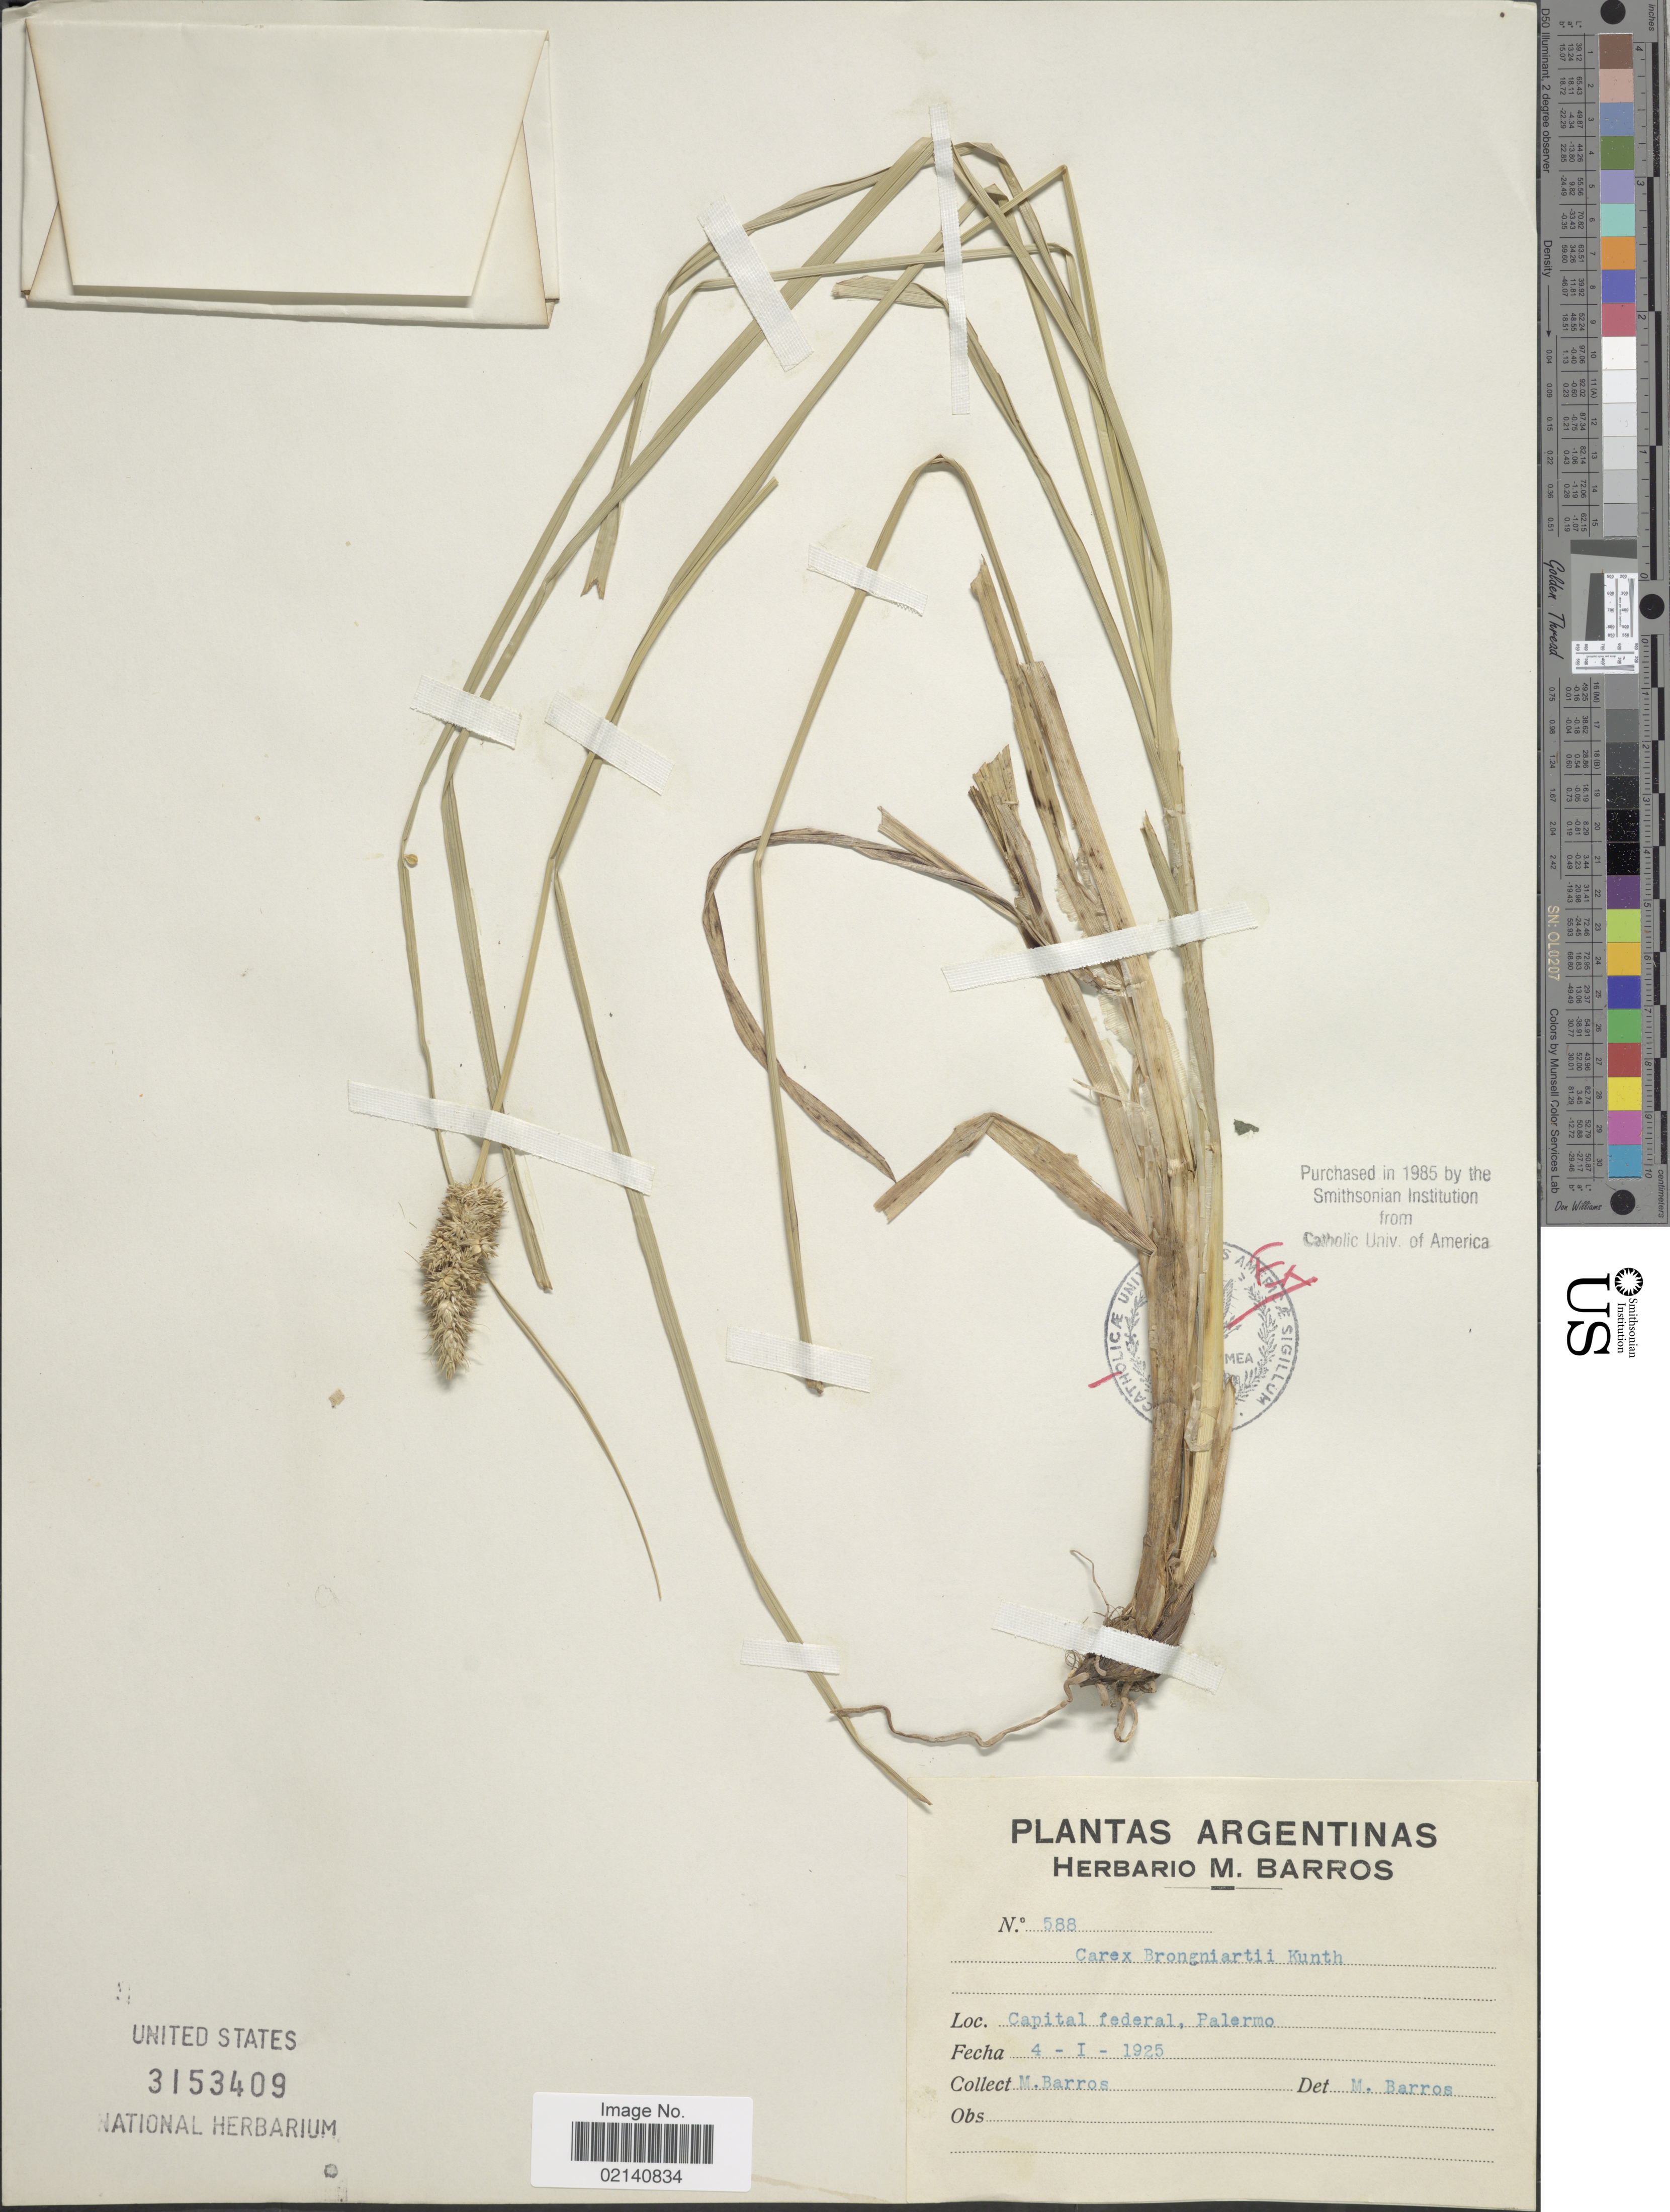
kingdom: Plantae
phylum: Tracheophyta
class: Liliopsida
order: Poales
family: Cyperaceae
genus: Carex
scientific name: Carex brongniartii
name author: Kunth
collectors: M. Barros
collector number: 588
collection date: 1925-01-04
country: Argentina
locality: Capital federal, Palermo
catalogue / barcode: US 3153409